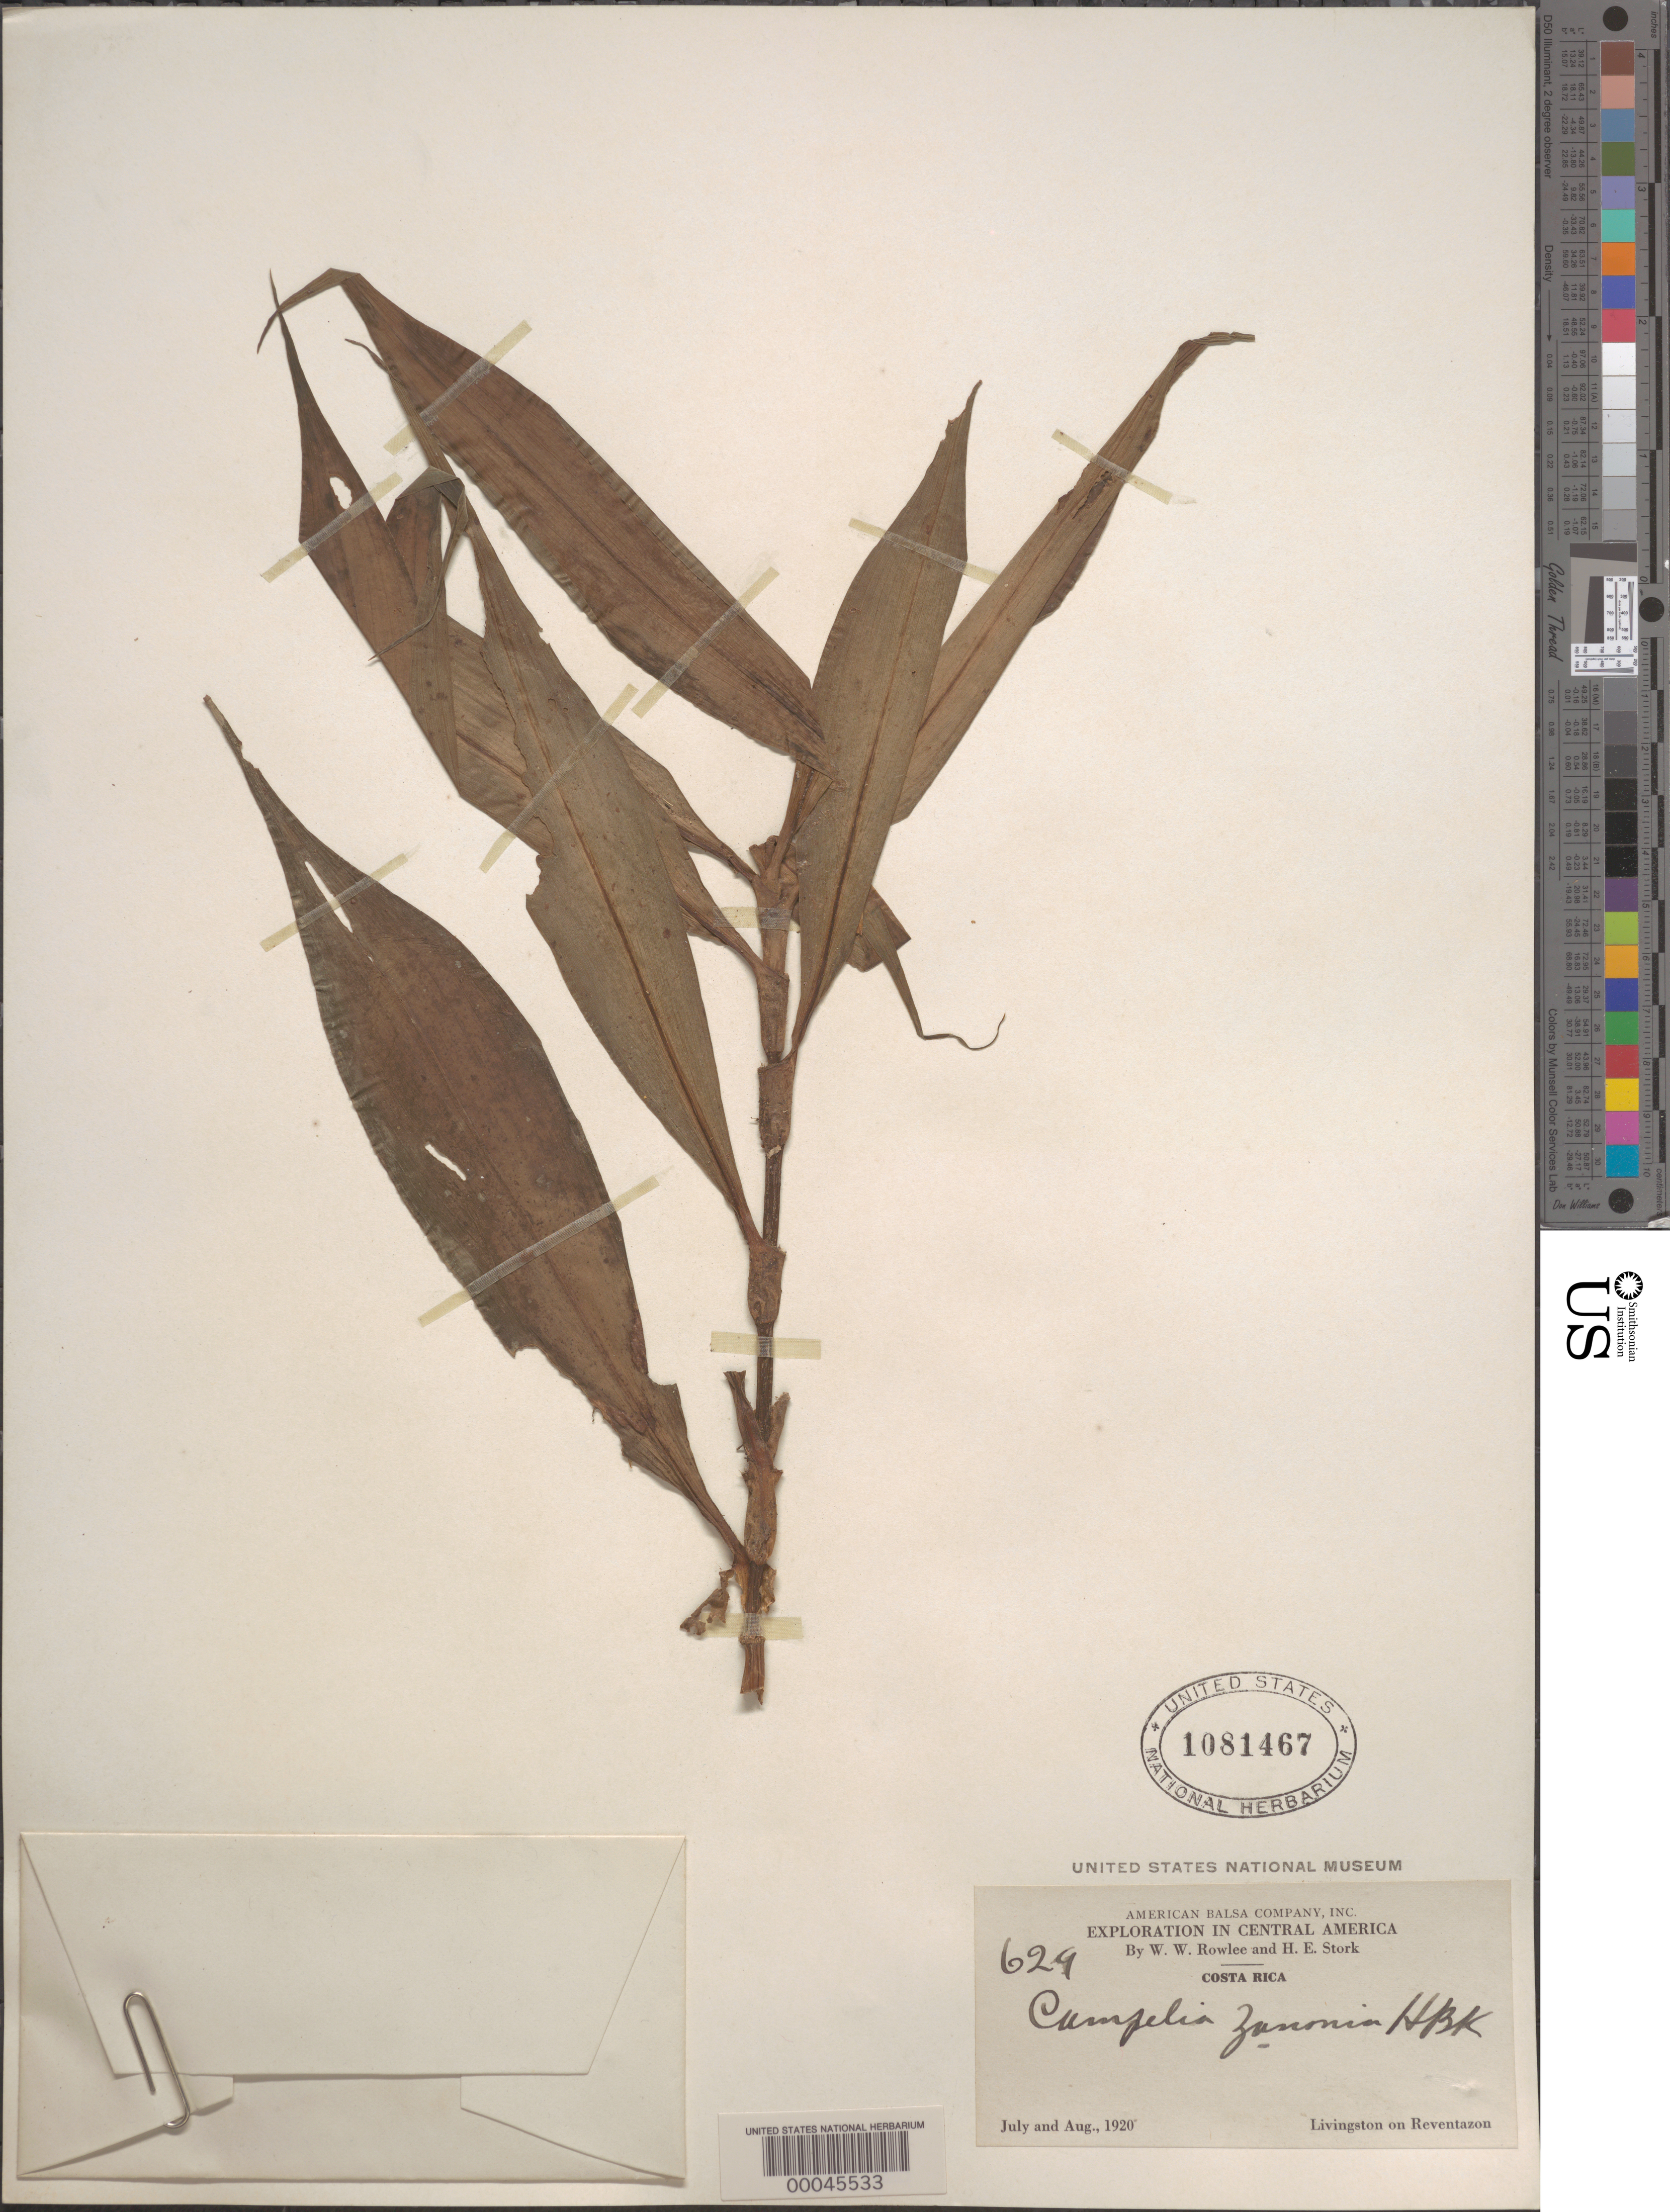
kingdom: Plantae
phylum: Tracheophyta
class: Liliopsida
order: Commelinales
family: Commelinaceae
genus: Tradescantia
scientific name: Tradescantia zanonia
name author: (L.) Sw.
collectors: W. W. Rowlee & H. E. Stork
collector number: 629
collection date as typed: Jul 1920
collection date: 1920-07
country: Costa Rica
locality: Livingston on Reventazon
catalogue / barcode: US 1081467